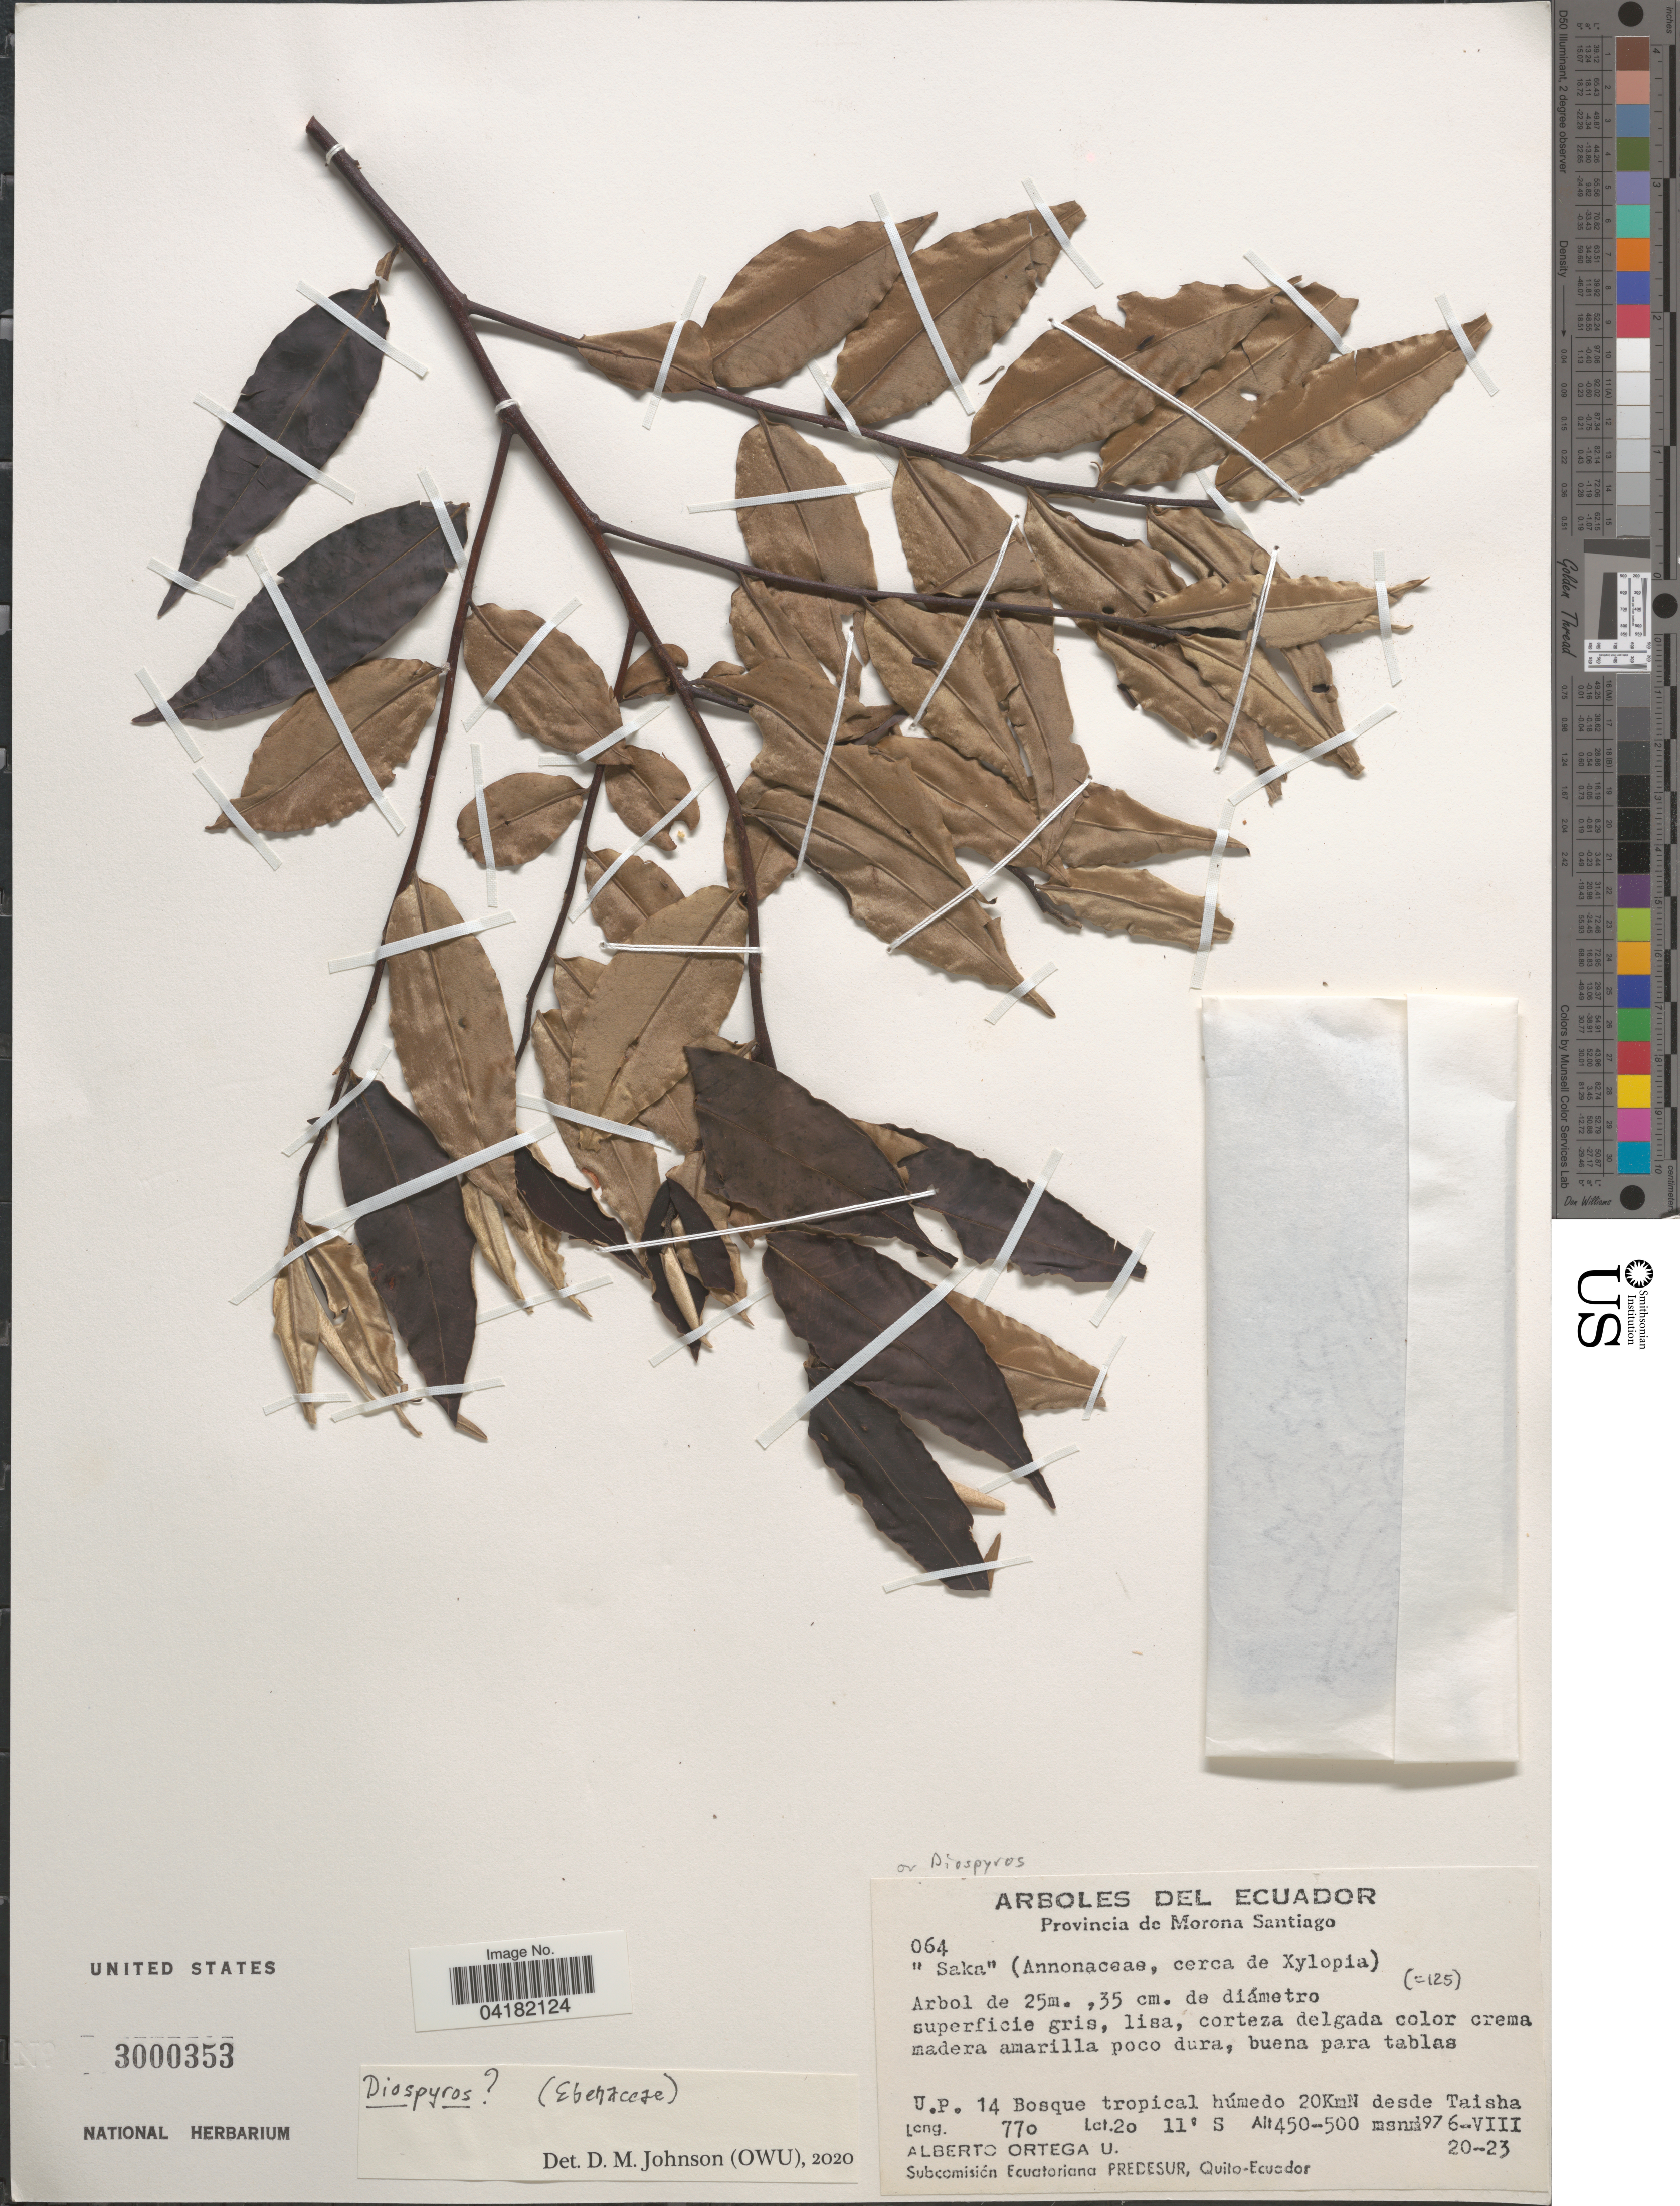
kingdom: Plantae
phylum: Tracheophyta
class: Magnoliopsida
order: Ericales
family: Ebenaceae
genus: Diospyros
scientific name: Diospyros sp.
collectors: A. T. Ortega U.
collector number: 064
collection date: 1976-08-20/1976-08-23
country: Ecuador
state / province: Morona-Santiago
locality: U.P. 14 Bosque tropical húmedo 20KmN desde Taisha.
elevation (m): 450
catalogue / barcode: US 3000353